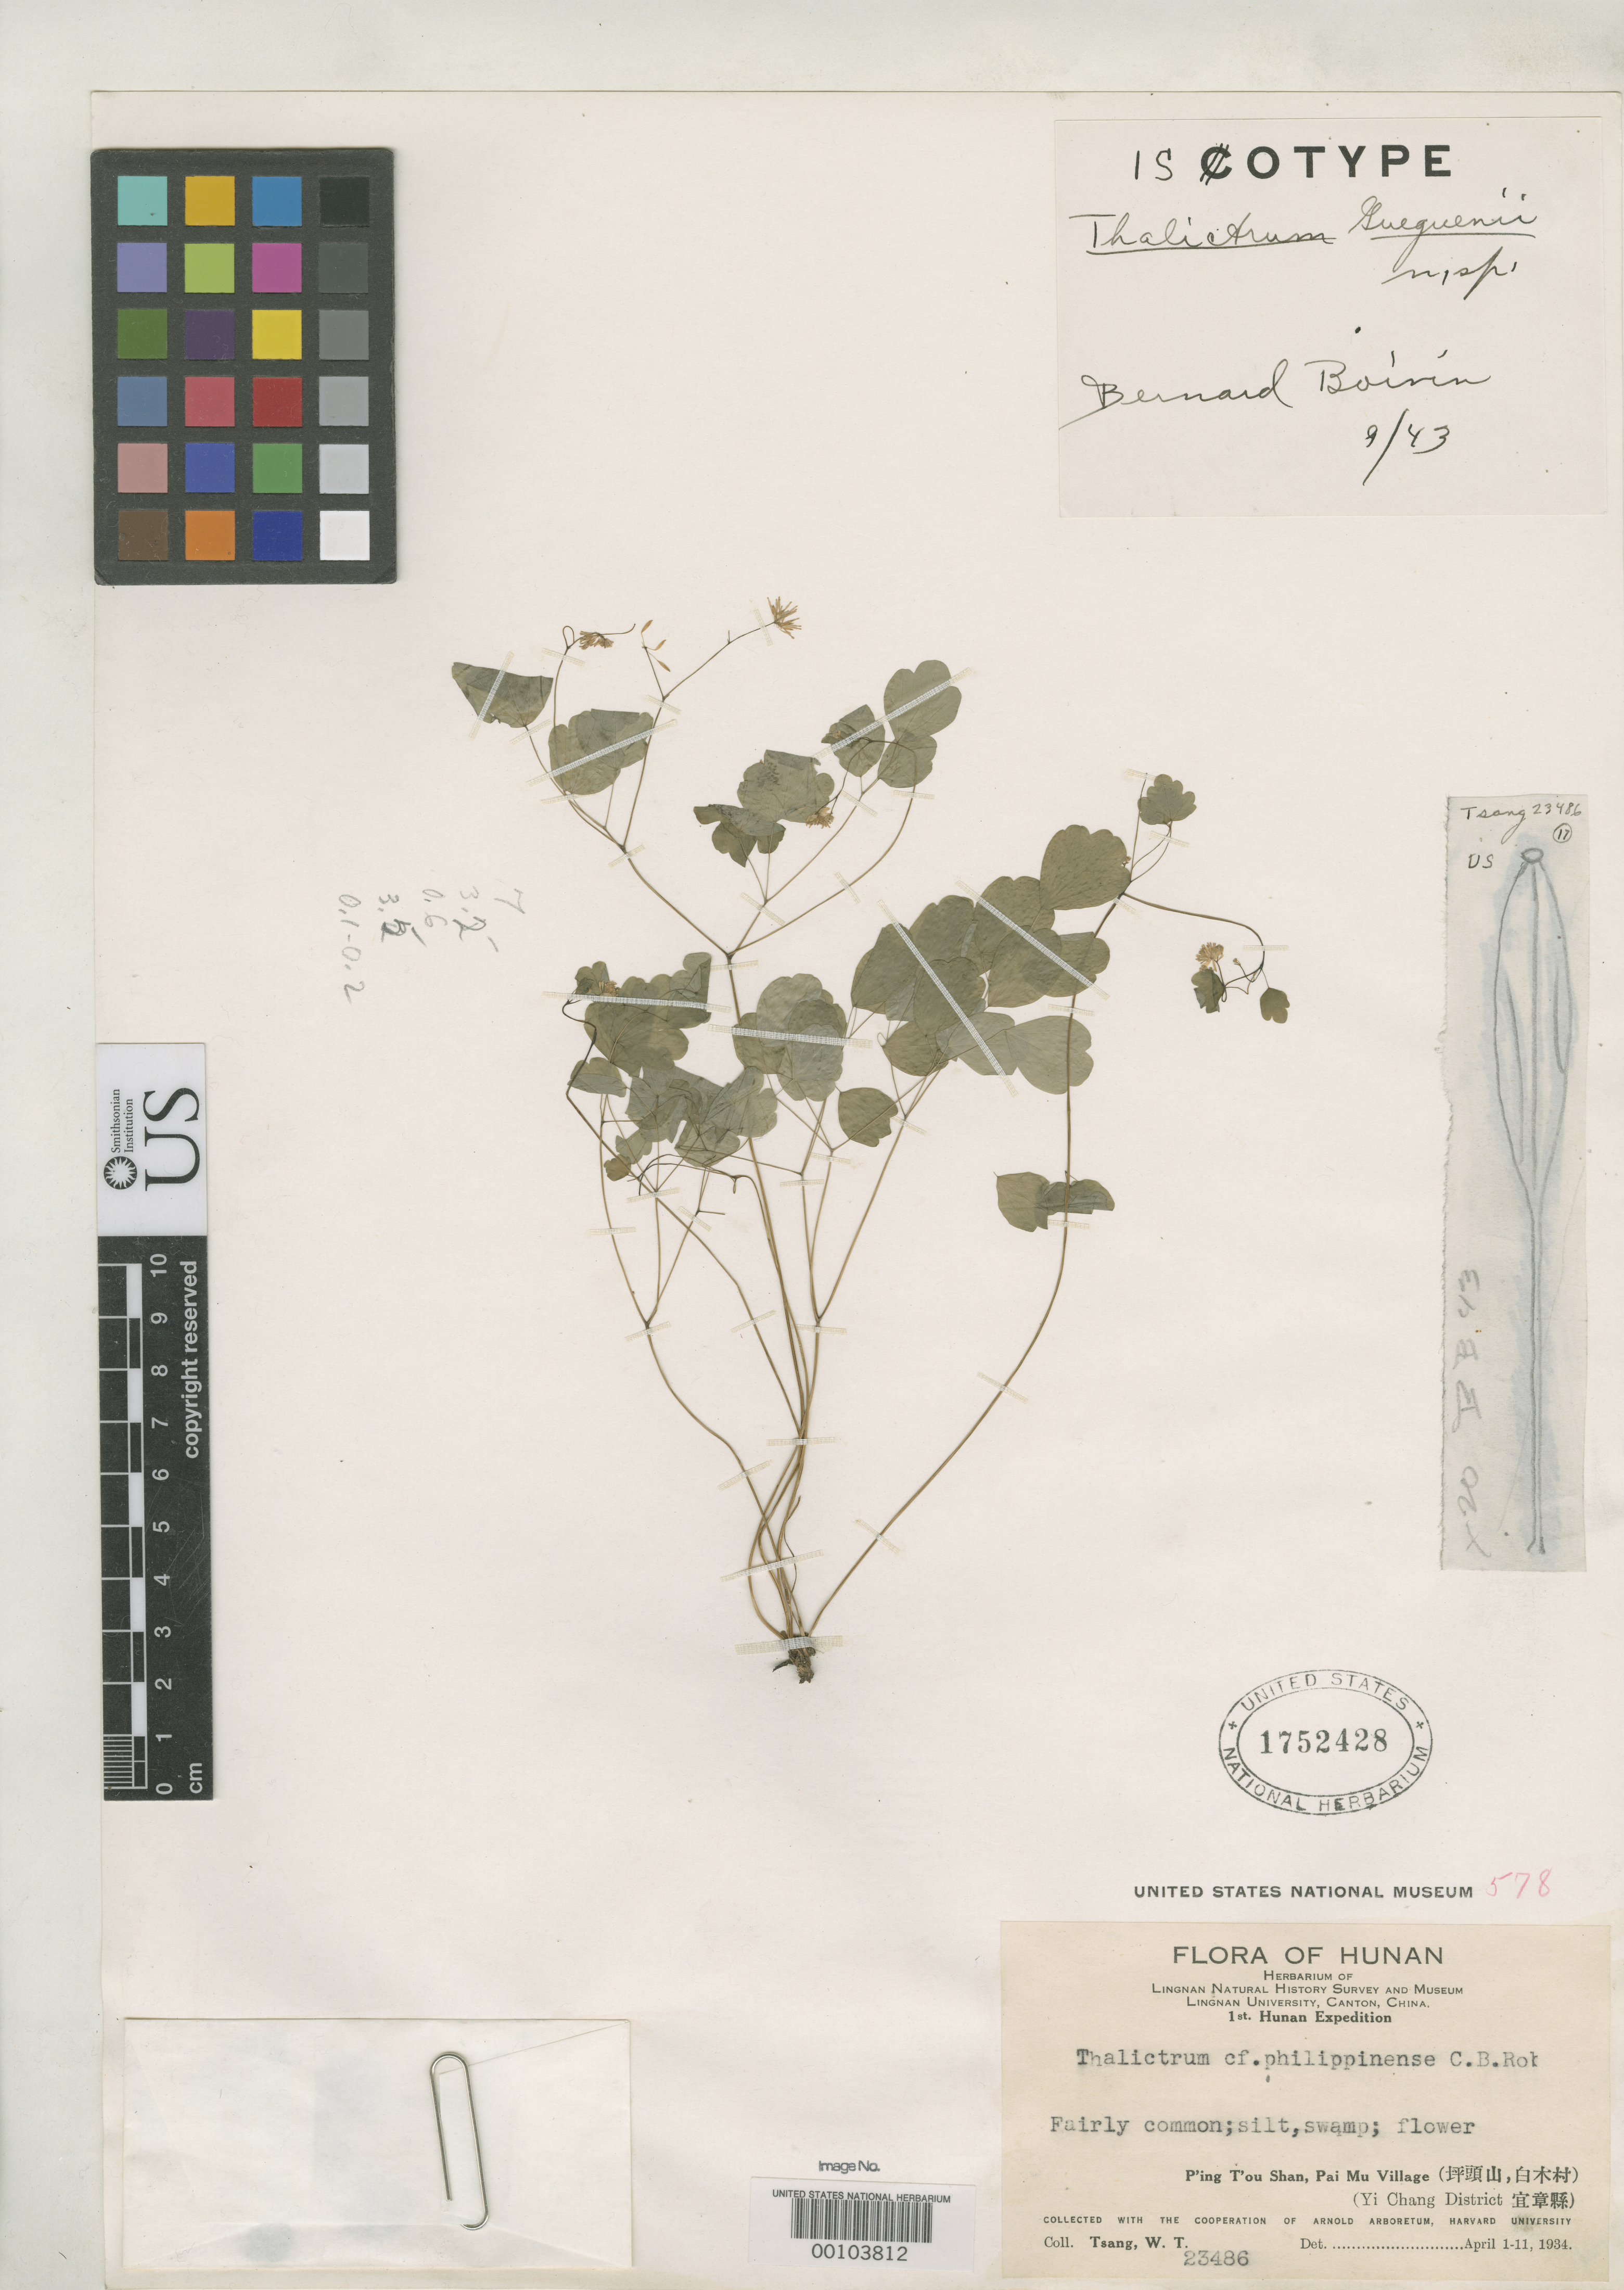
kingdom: Plantae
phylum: Tracheophyta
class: Magnoliopsida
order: Ranunculales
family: Ranunculaceae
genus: Thalictrum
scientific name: Thalictrum guegueniii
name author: B. Boivin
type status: Isotype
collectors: W. T. Tsang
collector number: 23486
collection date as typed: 01 Apr 1934 to 11 Apr 1934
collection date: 1934-04-01/1934-04-11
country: China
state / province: Henan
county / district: Yi Chang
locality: P'ing T'ou Shan, Pai Mu Village.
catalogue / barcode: US 1752428